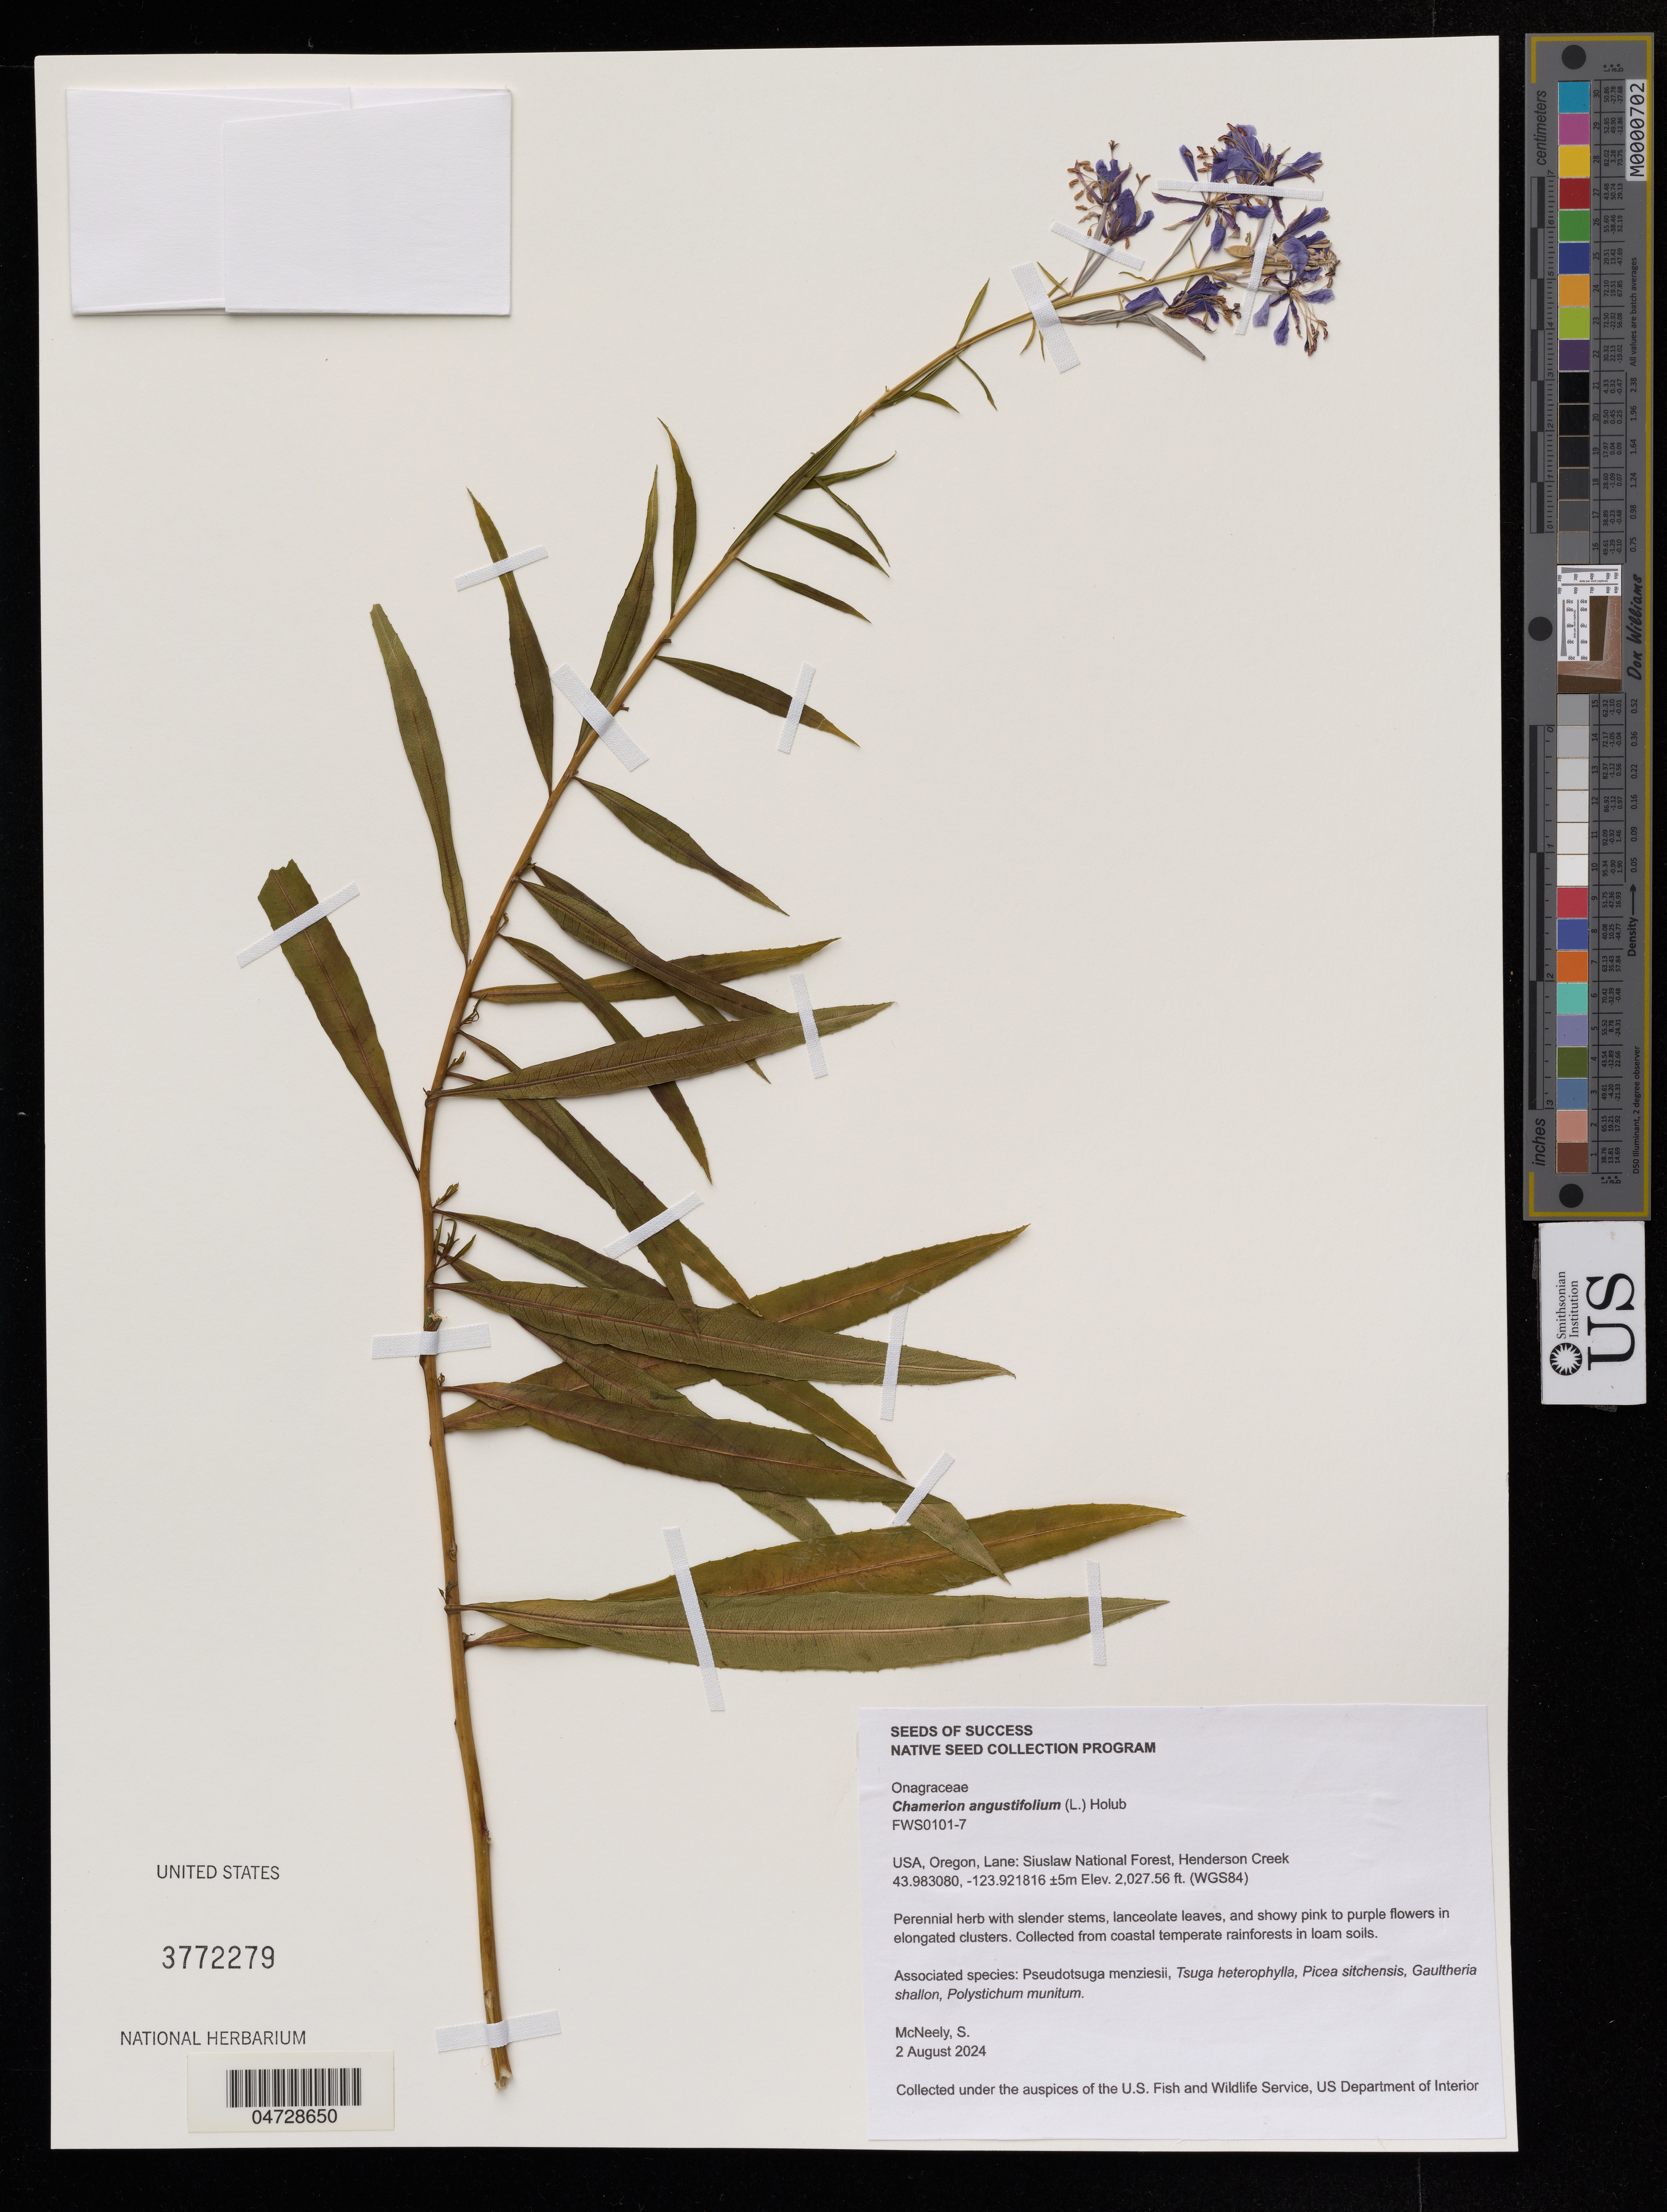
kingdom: Plantae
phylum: Tracheophyta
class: Magnoliopsida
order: Myrtales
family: Onagraceae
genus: Chamerion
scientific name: Chamerion angustifolium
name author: (L.) Holub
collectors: S. McNeely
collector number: FWS0101-7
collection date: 2024-09-02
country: United States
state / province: Oregon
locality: Lane: Siuslaw National Forest, Henderson Creek.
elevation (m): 618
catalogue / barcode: US 3772279